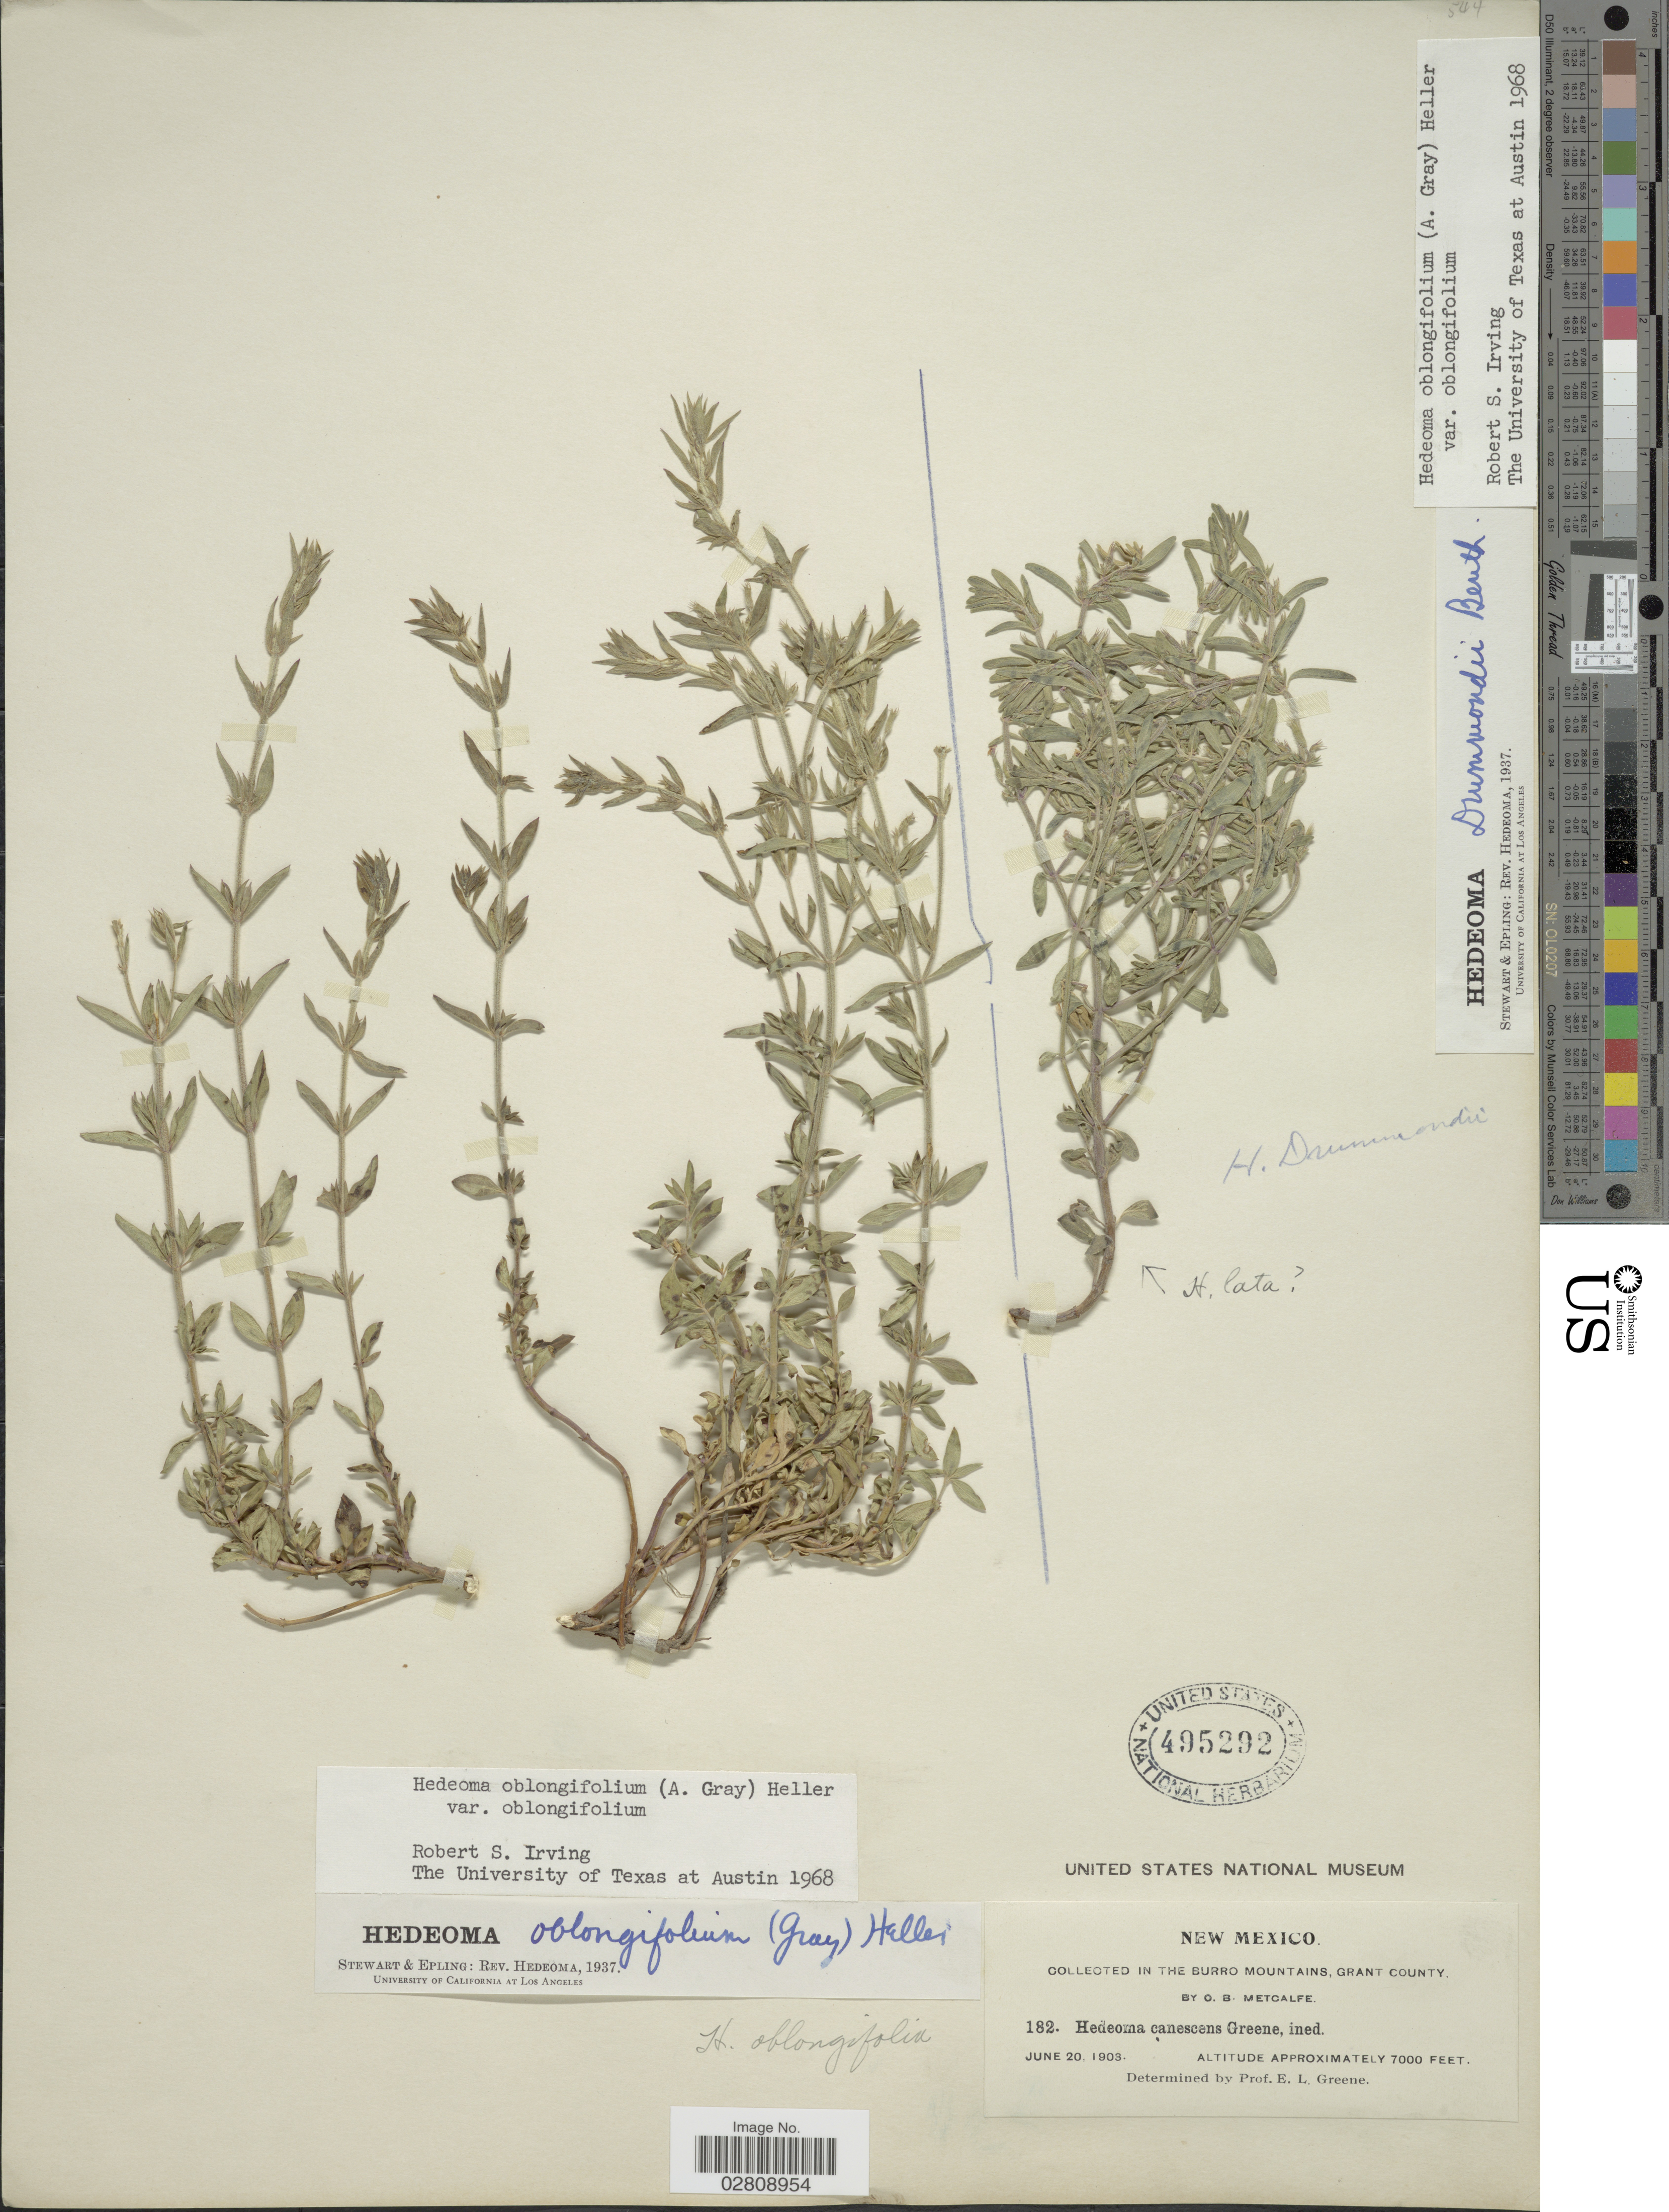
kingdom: Plantae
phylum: Tracheophyta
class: Magnoliopsida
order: Lamiales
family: Lamiaceae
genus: Hedeoma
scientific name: Hedeoma oblongifolia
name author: (A. Gray) A. Heller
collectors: O. B. Metcalfe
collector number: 182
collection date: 1903-06-20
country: United States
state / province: New Mexico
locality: The Burro Mountains, Grant County.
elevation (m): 2134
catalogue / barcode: US 495292